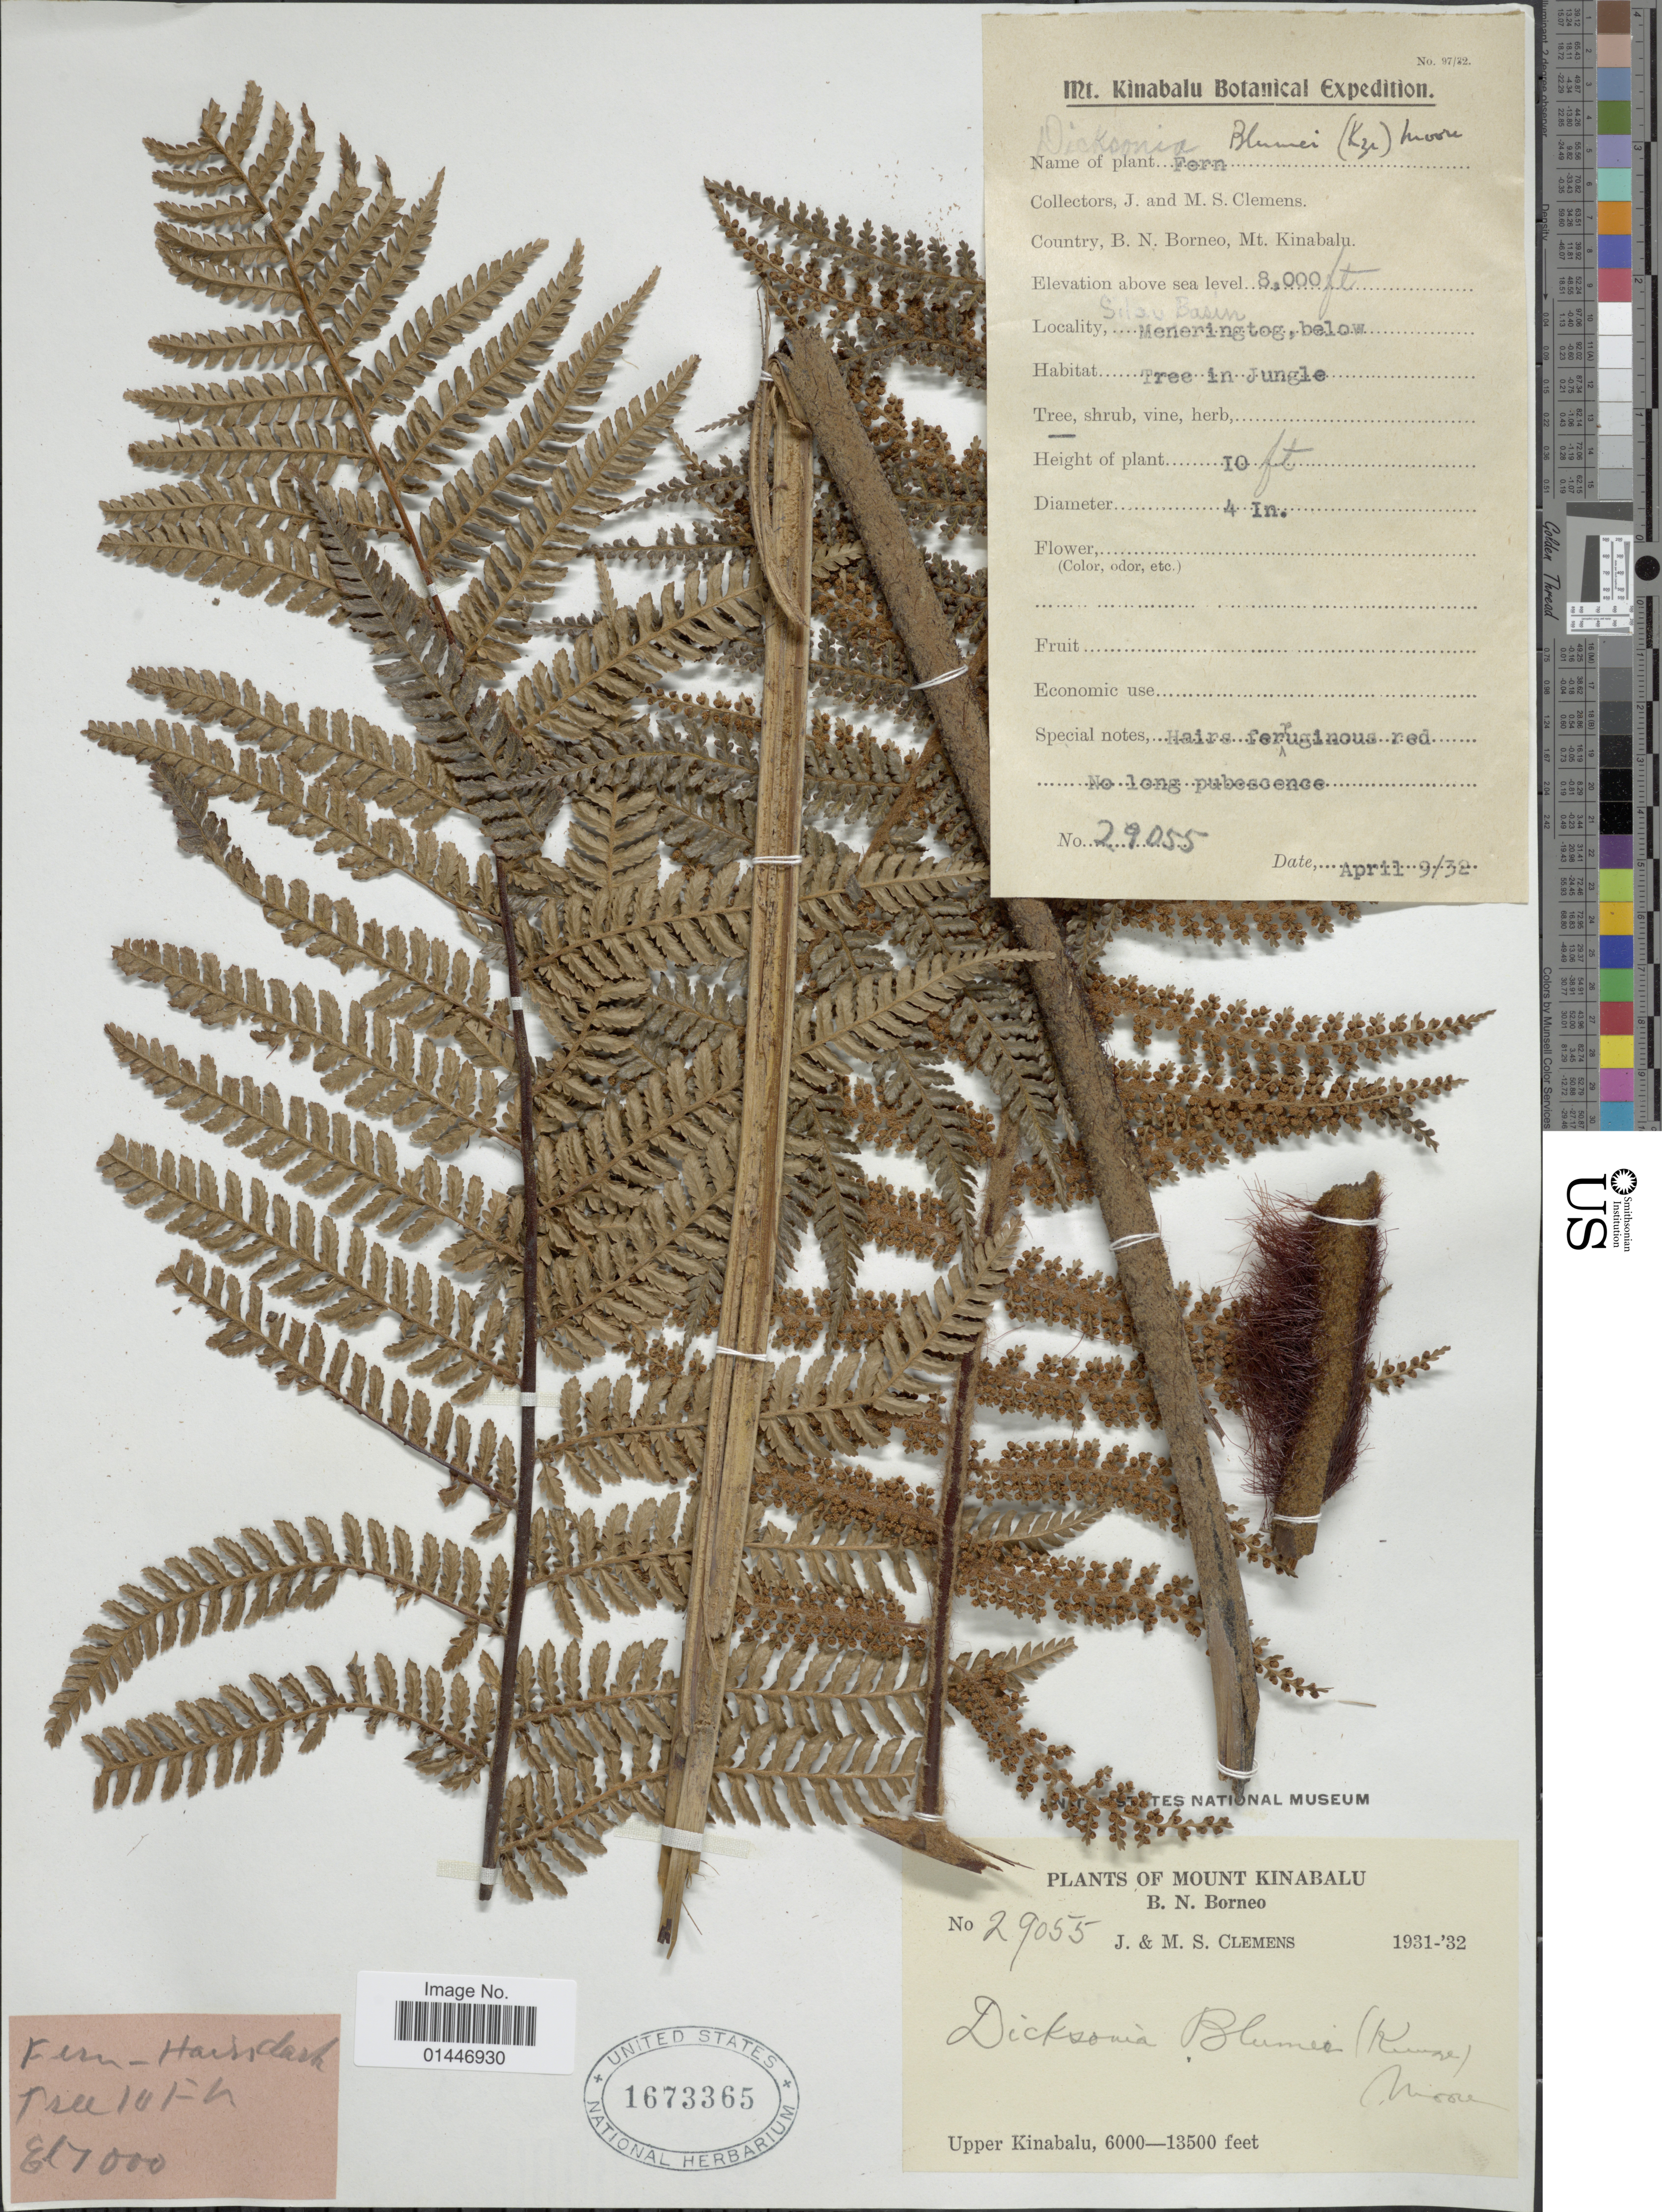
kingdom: Plantae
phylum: Tracheophyta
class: Polypodiopsida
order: Cyatheales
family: Dicksoniaceae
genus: Dicksonia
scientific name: Dicksonia mollis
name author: Holttum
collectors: J. Clemens & M. S. Clemens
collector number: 29055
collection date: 1932-04-09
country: Malaysia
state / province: Sabah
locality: B. N. Borneo, Mt. Kinabalu. Meneringtog, below tree in jungle. Upper Kinabalu. Silau [interpreted] Basin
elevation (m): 1829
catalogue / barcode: US 1673365